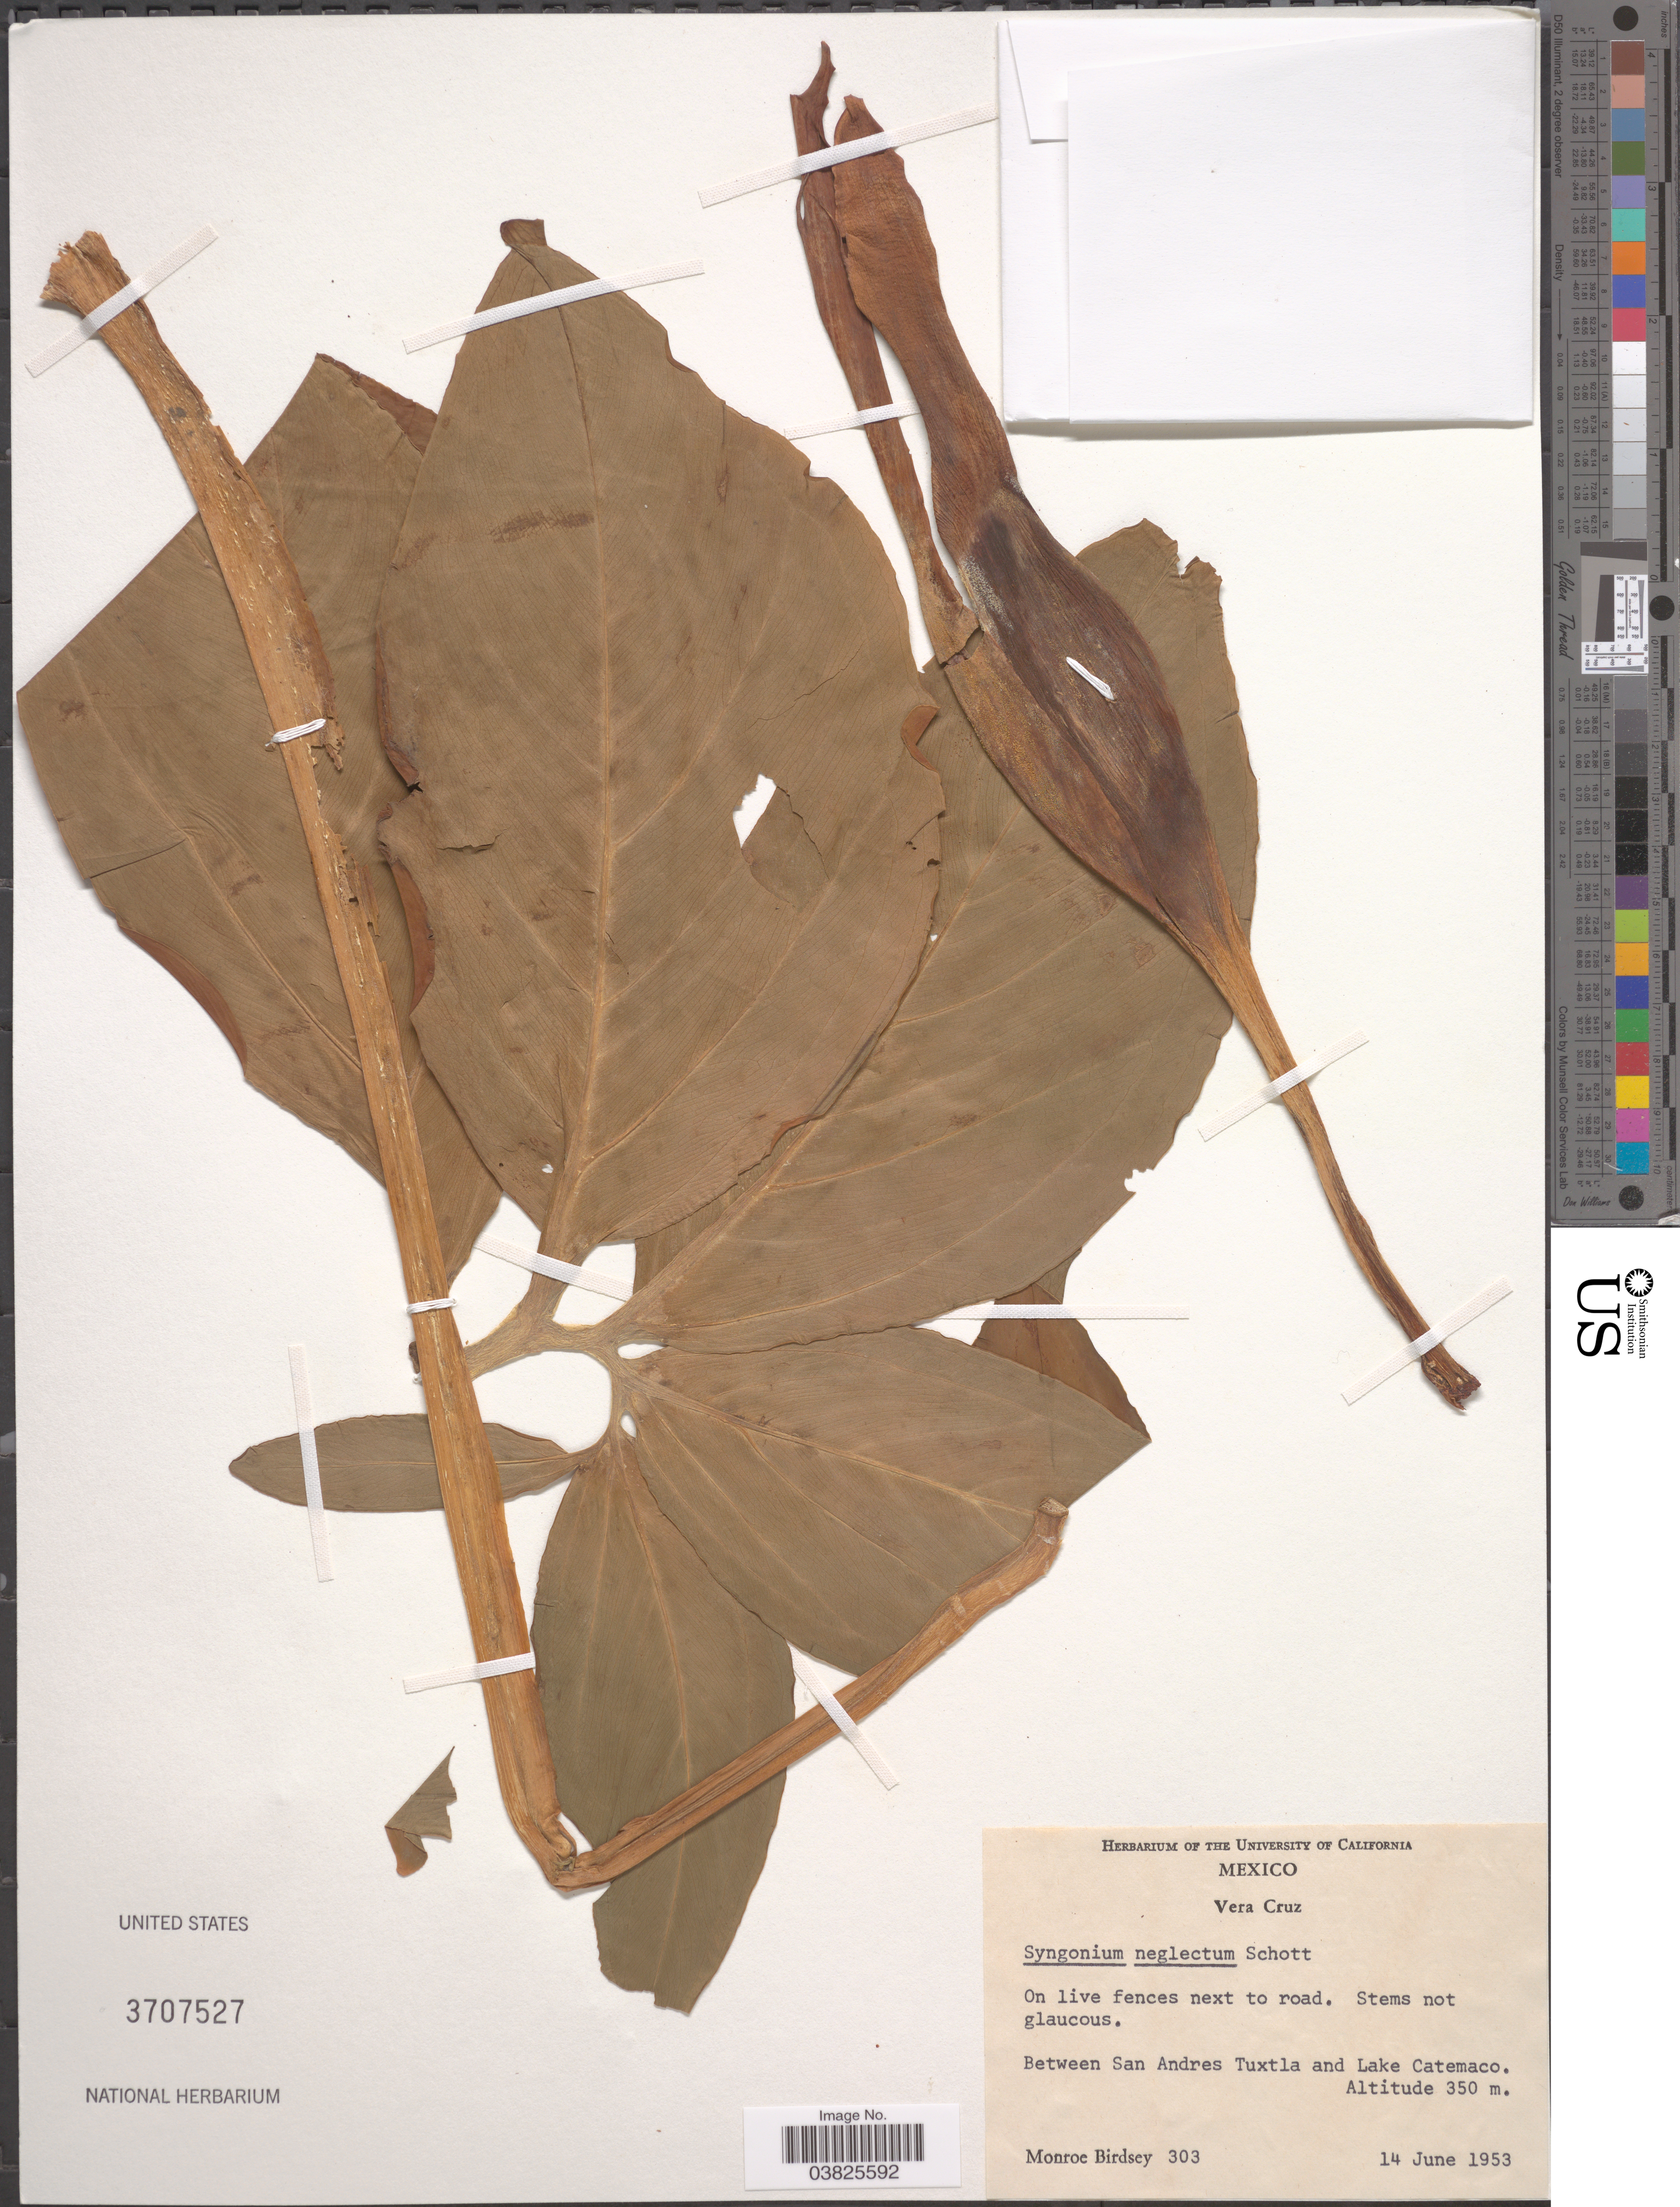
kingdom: Plantae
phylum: Tracheophyta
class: Liliopsida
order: Alismatales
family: Araceae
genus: Syngonium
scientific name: Syngonium neglectum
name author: Schott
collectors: M. Birdsey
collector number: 303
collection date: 1953-06-14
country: Mexico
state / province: Veracruz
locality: Vera Cruz. Next to road. Between San Andres Tuxtla and Lake Catemaco.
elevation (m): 350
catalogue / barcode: US 3707527